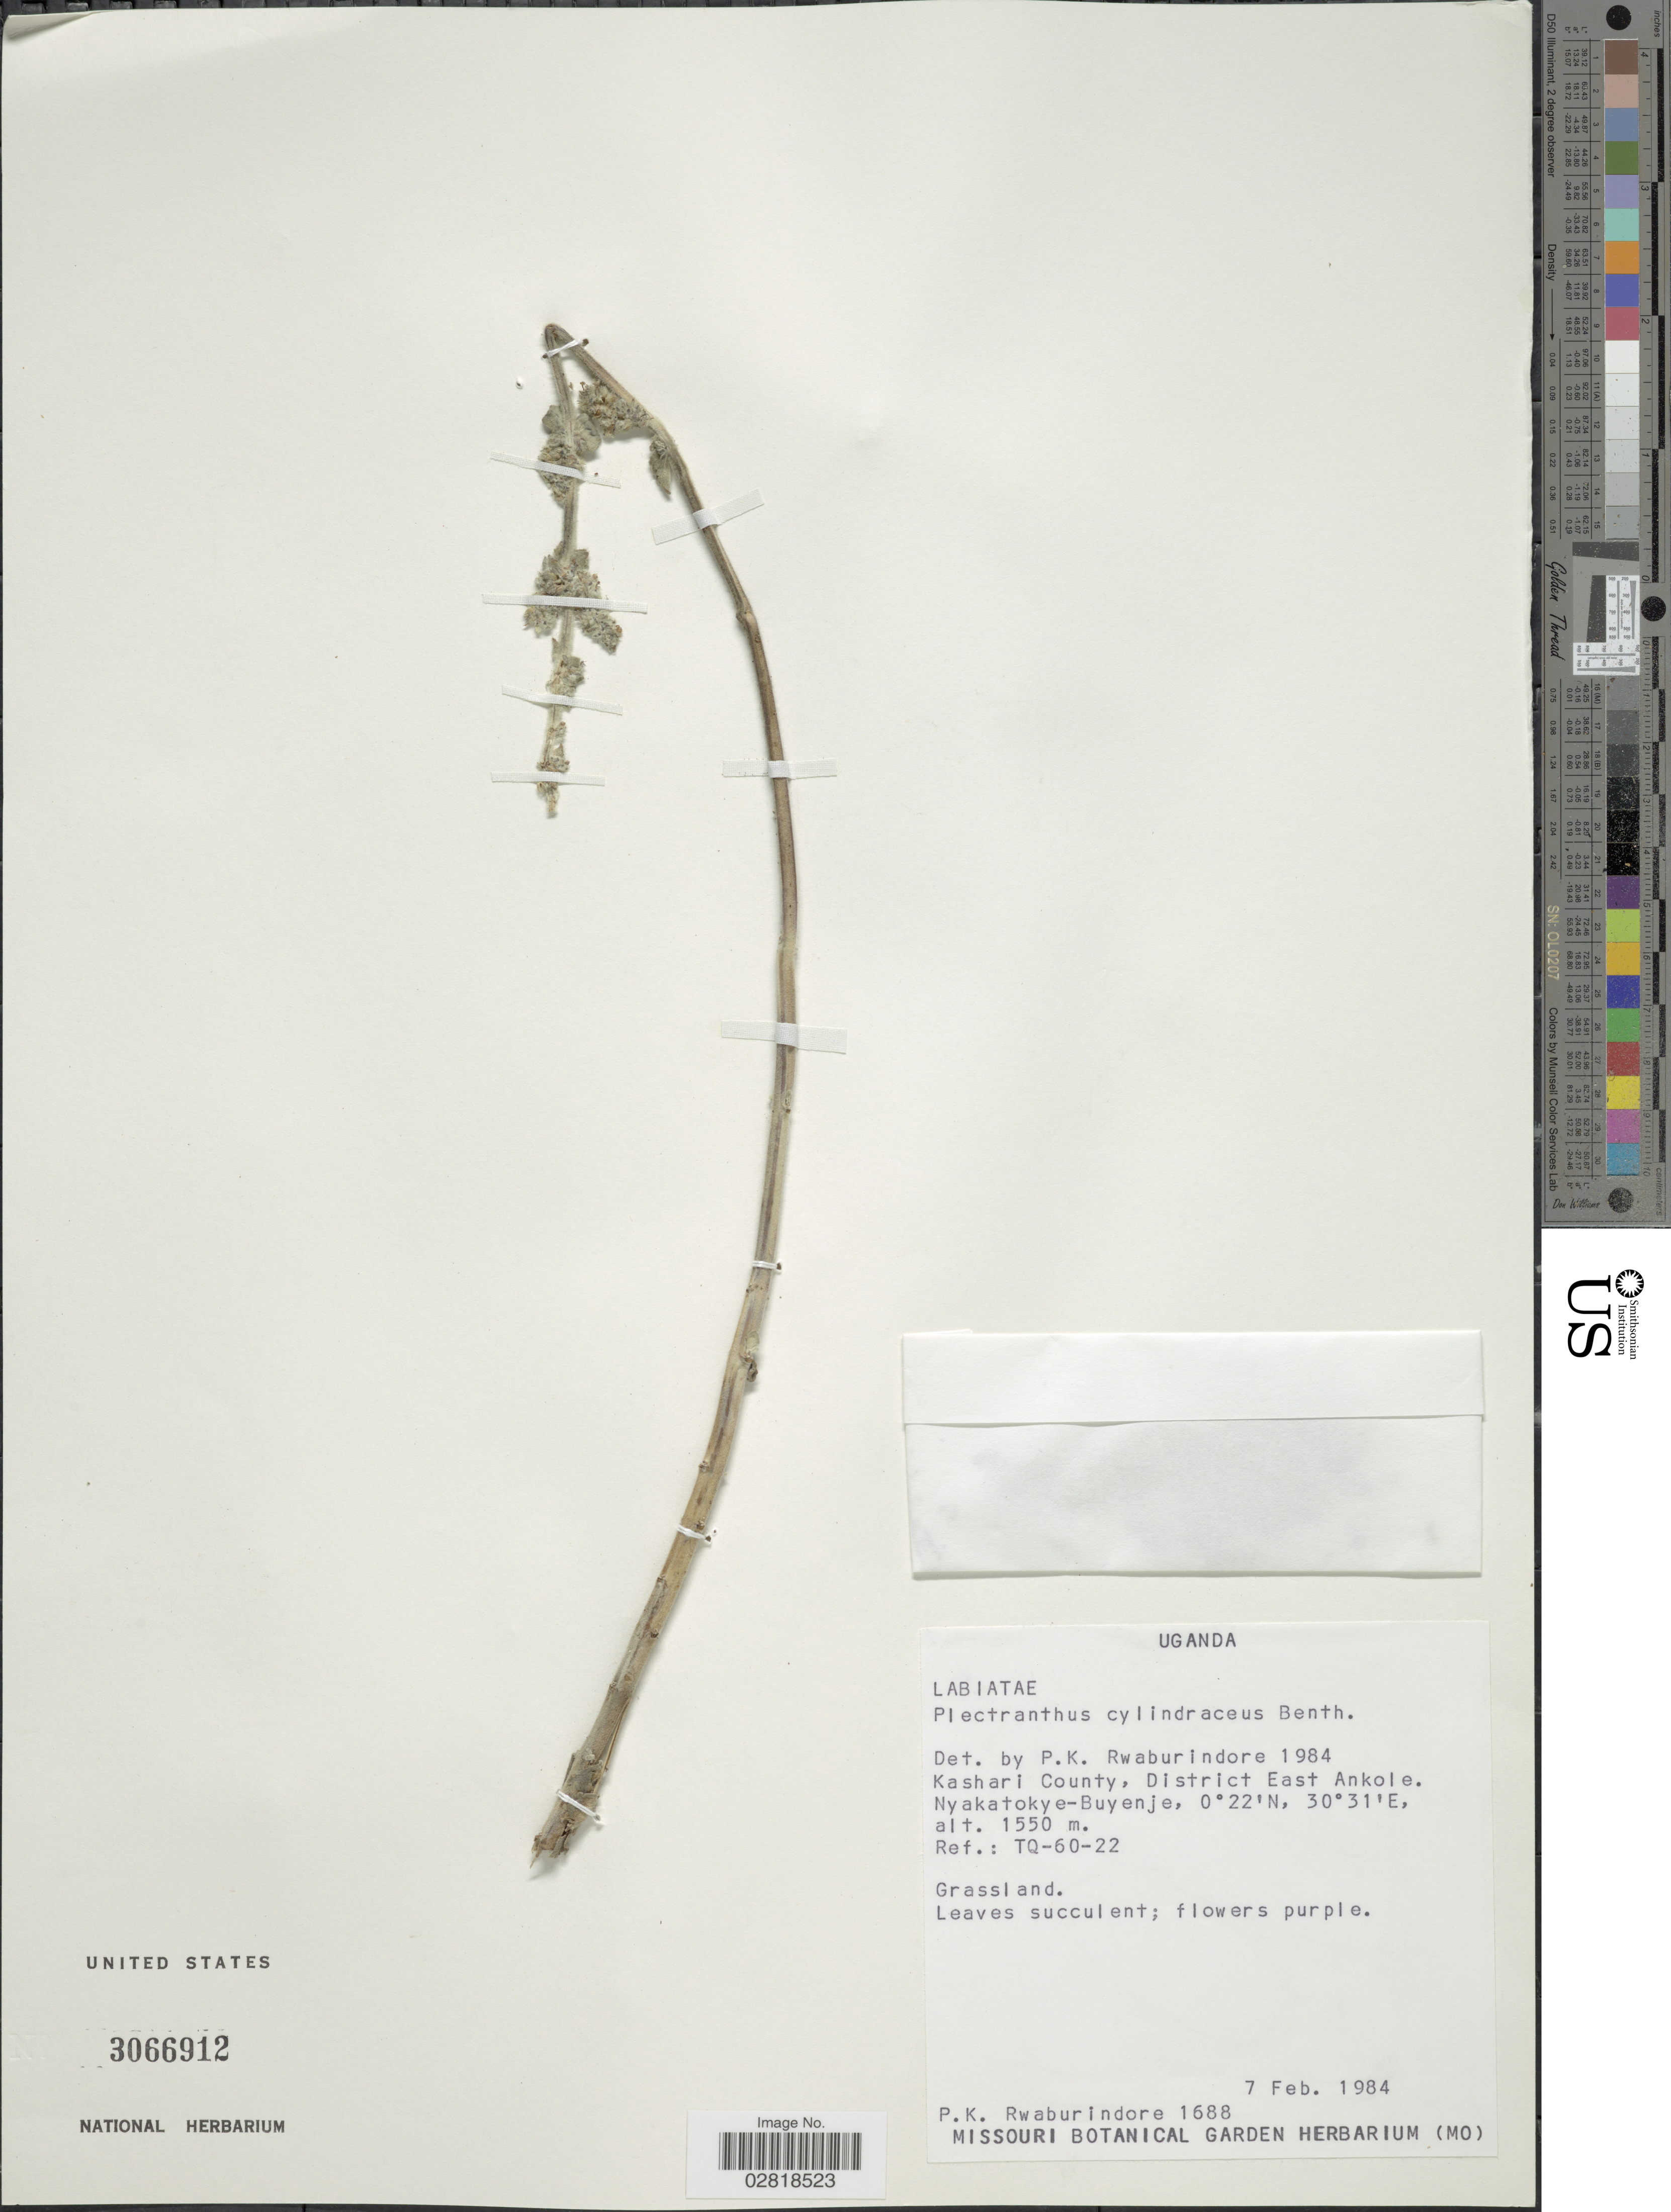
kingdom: Plantae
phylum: Tracheophyta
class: Magnoliopsida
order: Lamiales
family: Lamiaceae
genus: Plectranthus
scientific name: Plectranthus cylindraceus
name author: Hochst. ex Benth.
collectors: P. Rwaburindore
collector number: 1688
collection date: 1984-02-07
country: Uganda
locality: Kashari County, District East Ankole. Nyakatokye-Buyenje. Ref.: TQ-60-22.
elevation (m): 1550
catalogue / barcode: US 3066912